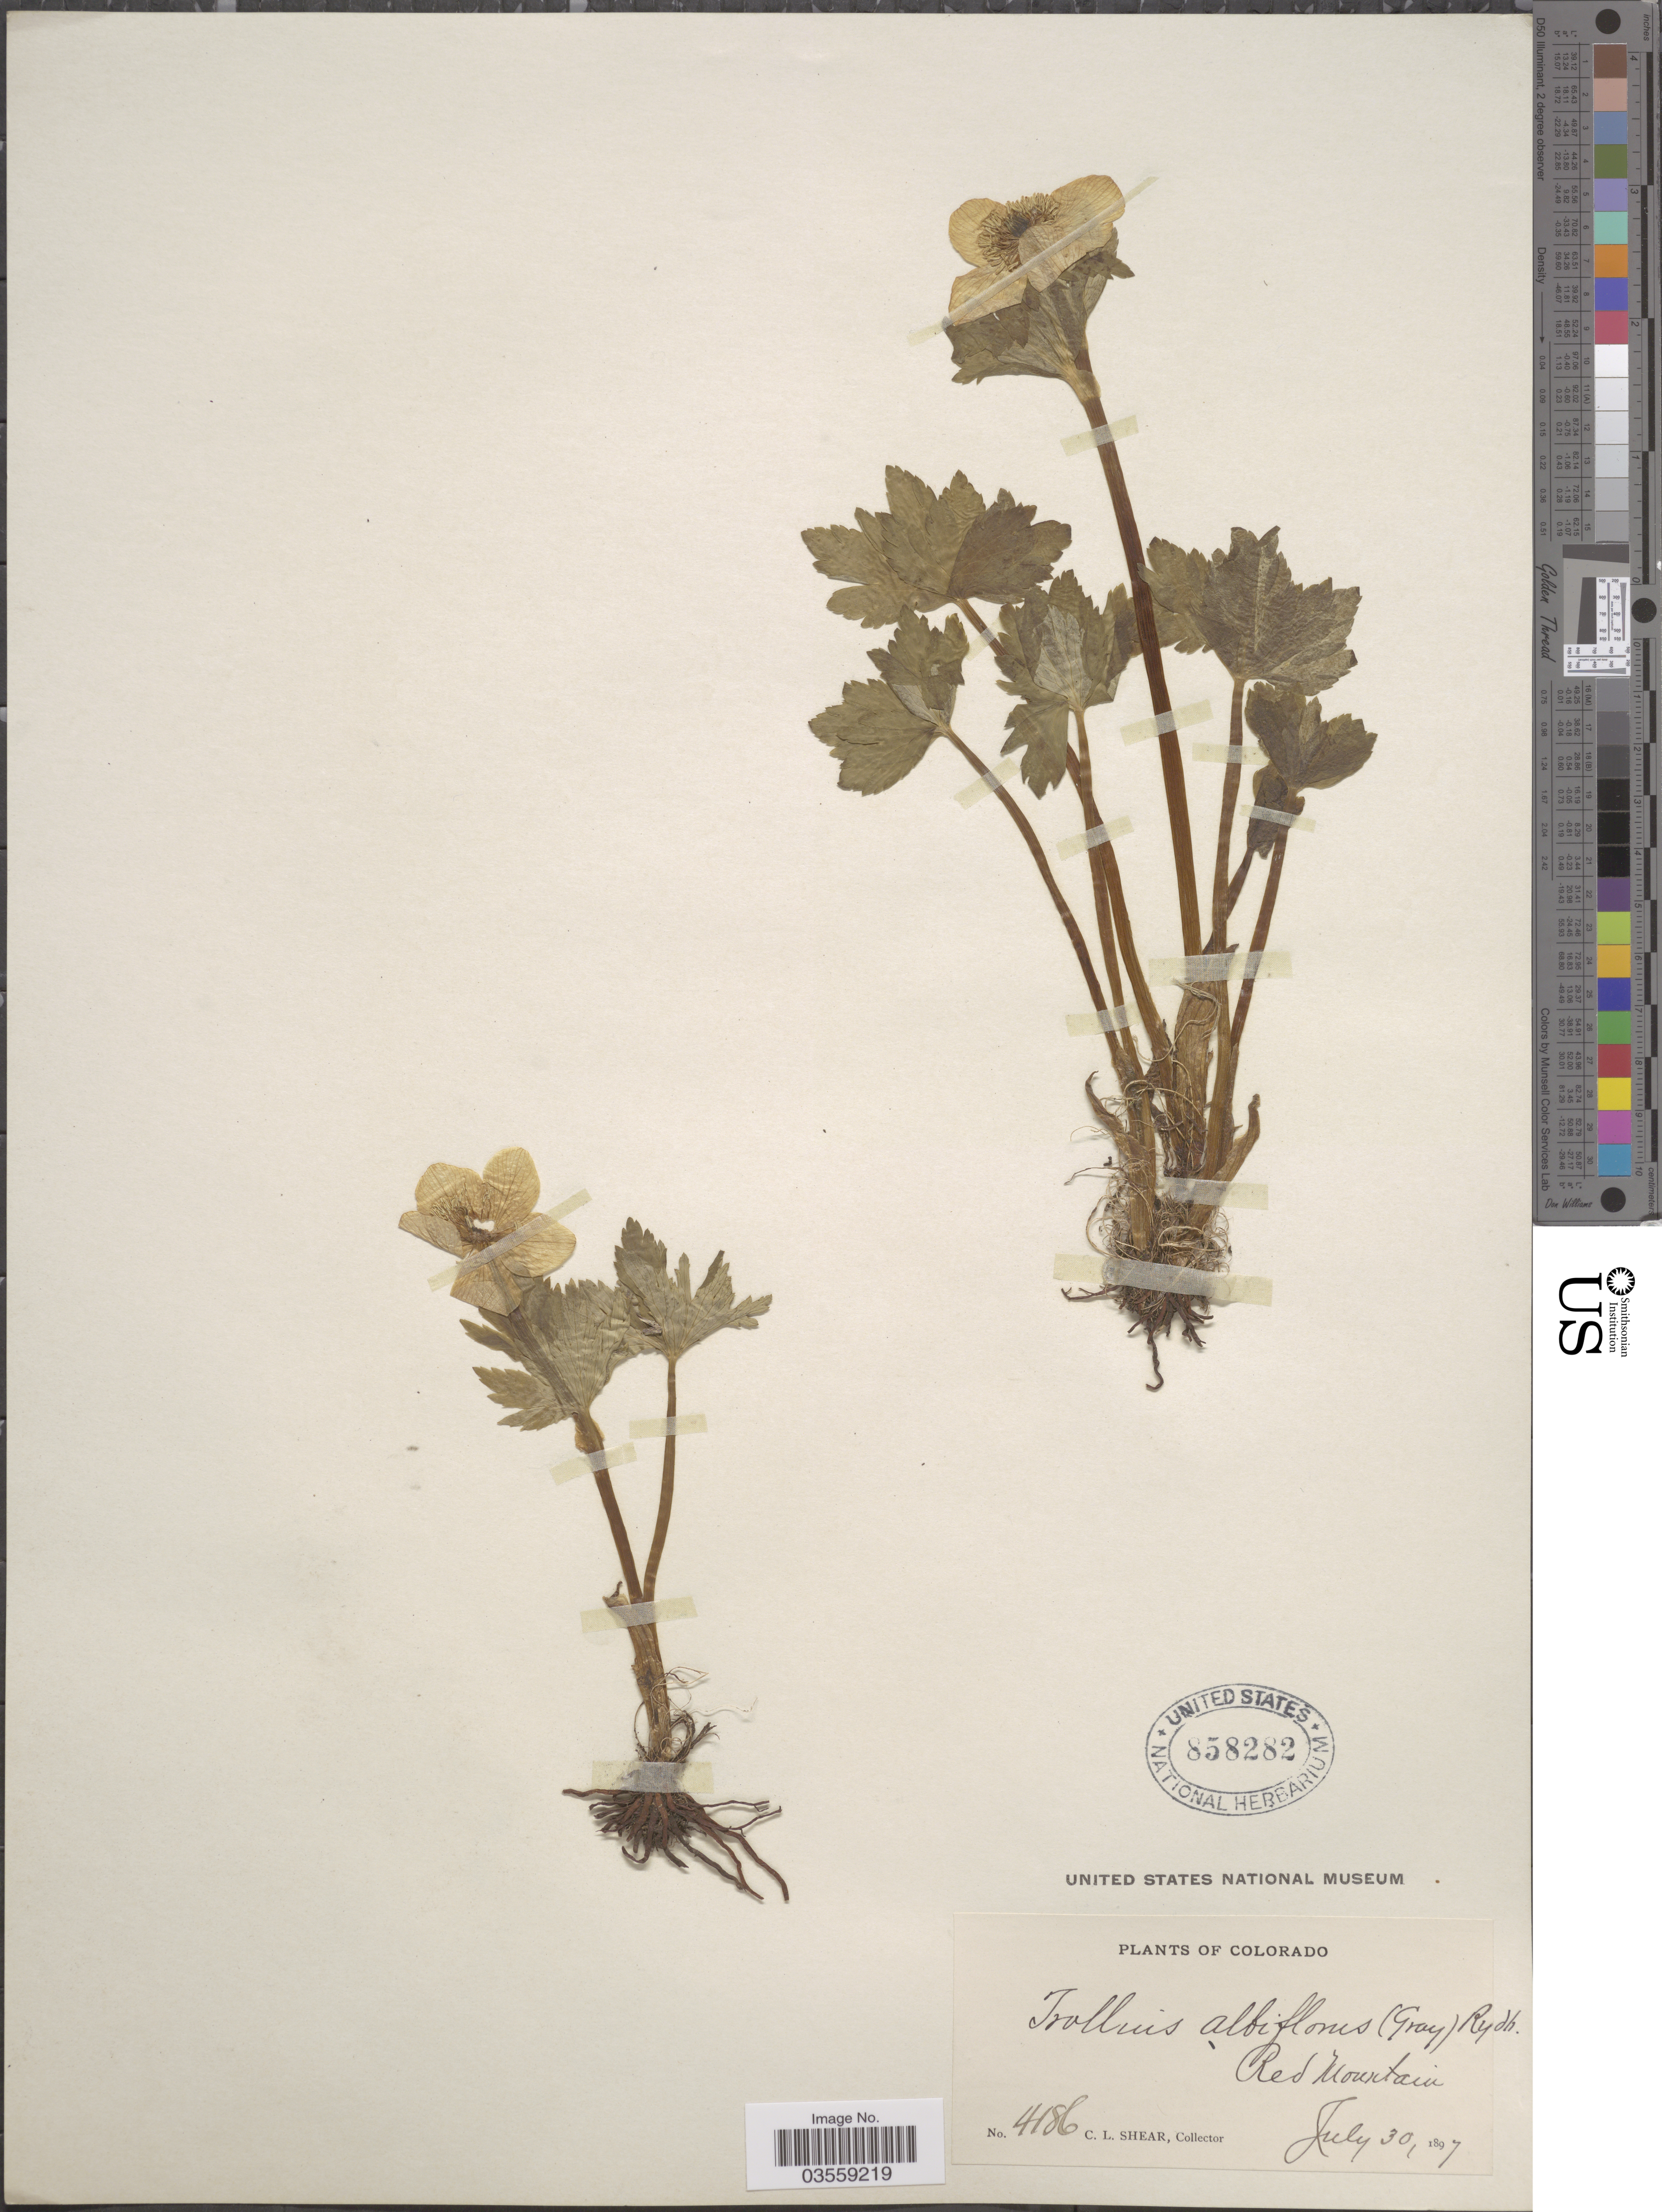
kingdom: Plantae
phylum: Tracheophyta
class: Magnoliopsida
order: Ranunculales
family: Ranunculaceae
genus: Trollius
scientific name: Trollius laxus var. albiflorus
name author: A. Gray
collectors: C. L. Shear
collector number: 4186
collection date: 1897-07-30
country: United States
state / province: Colorado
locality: Red Mountain.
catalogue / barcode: US 858282